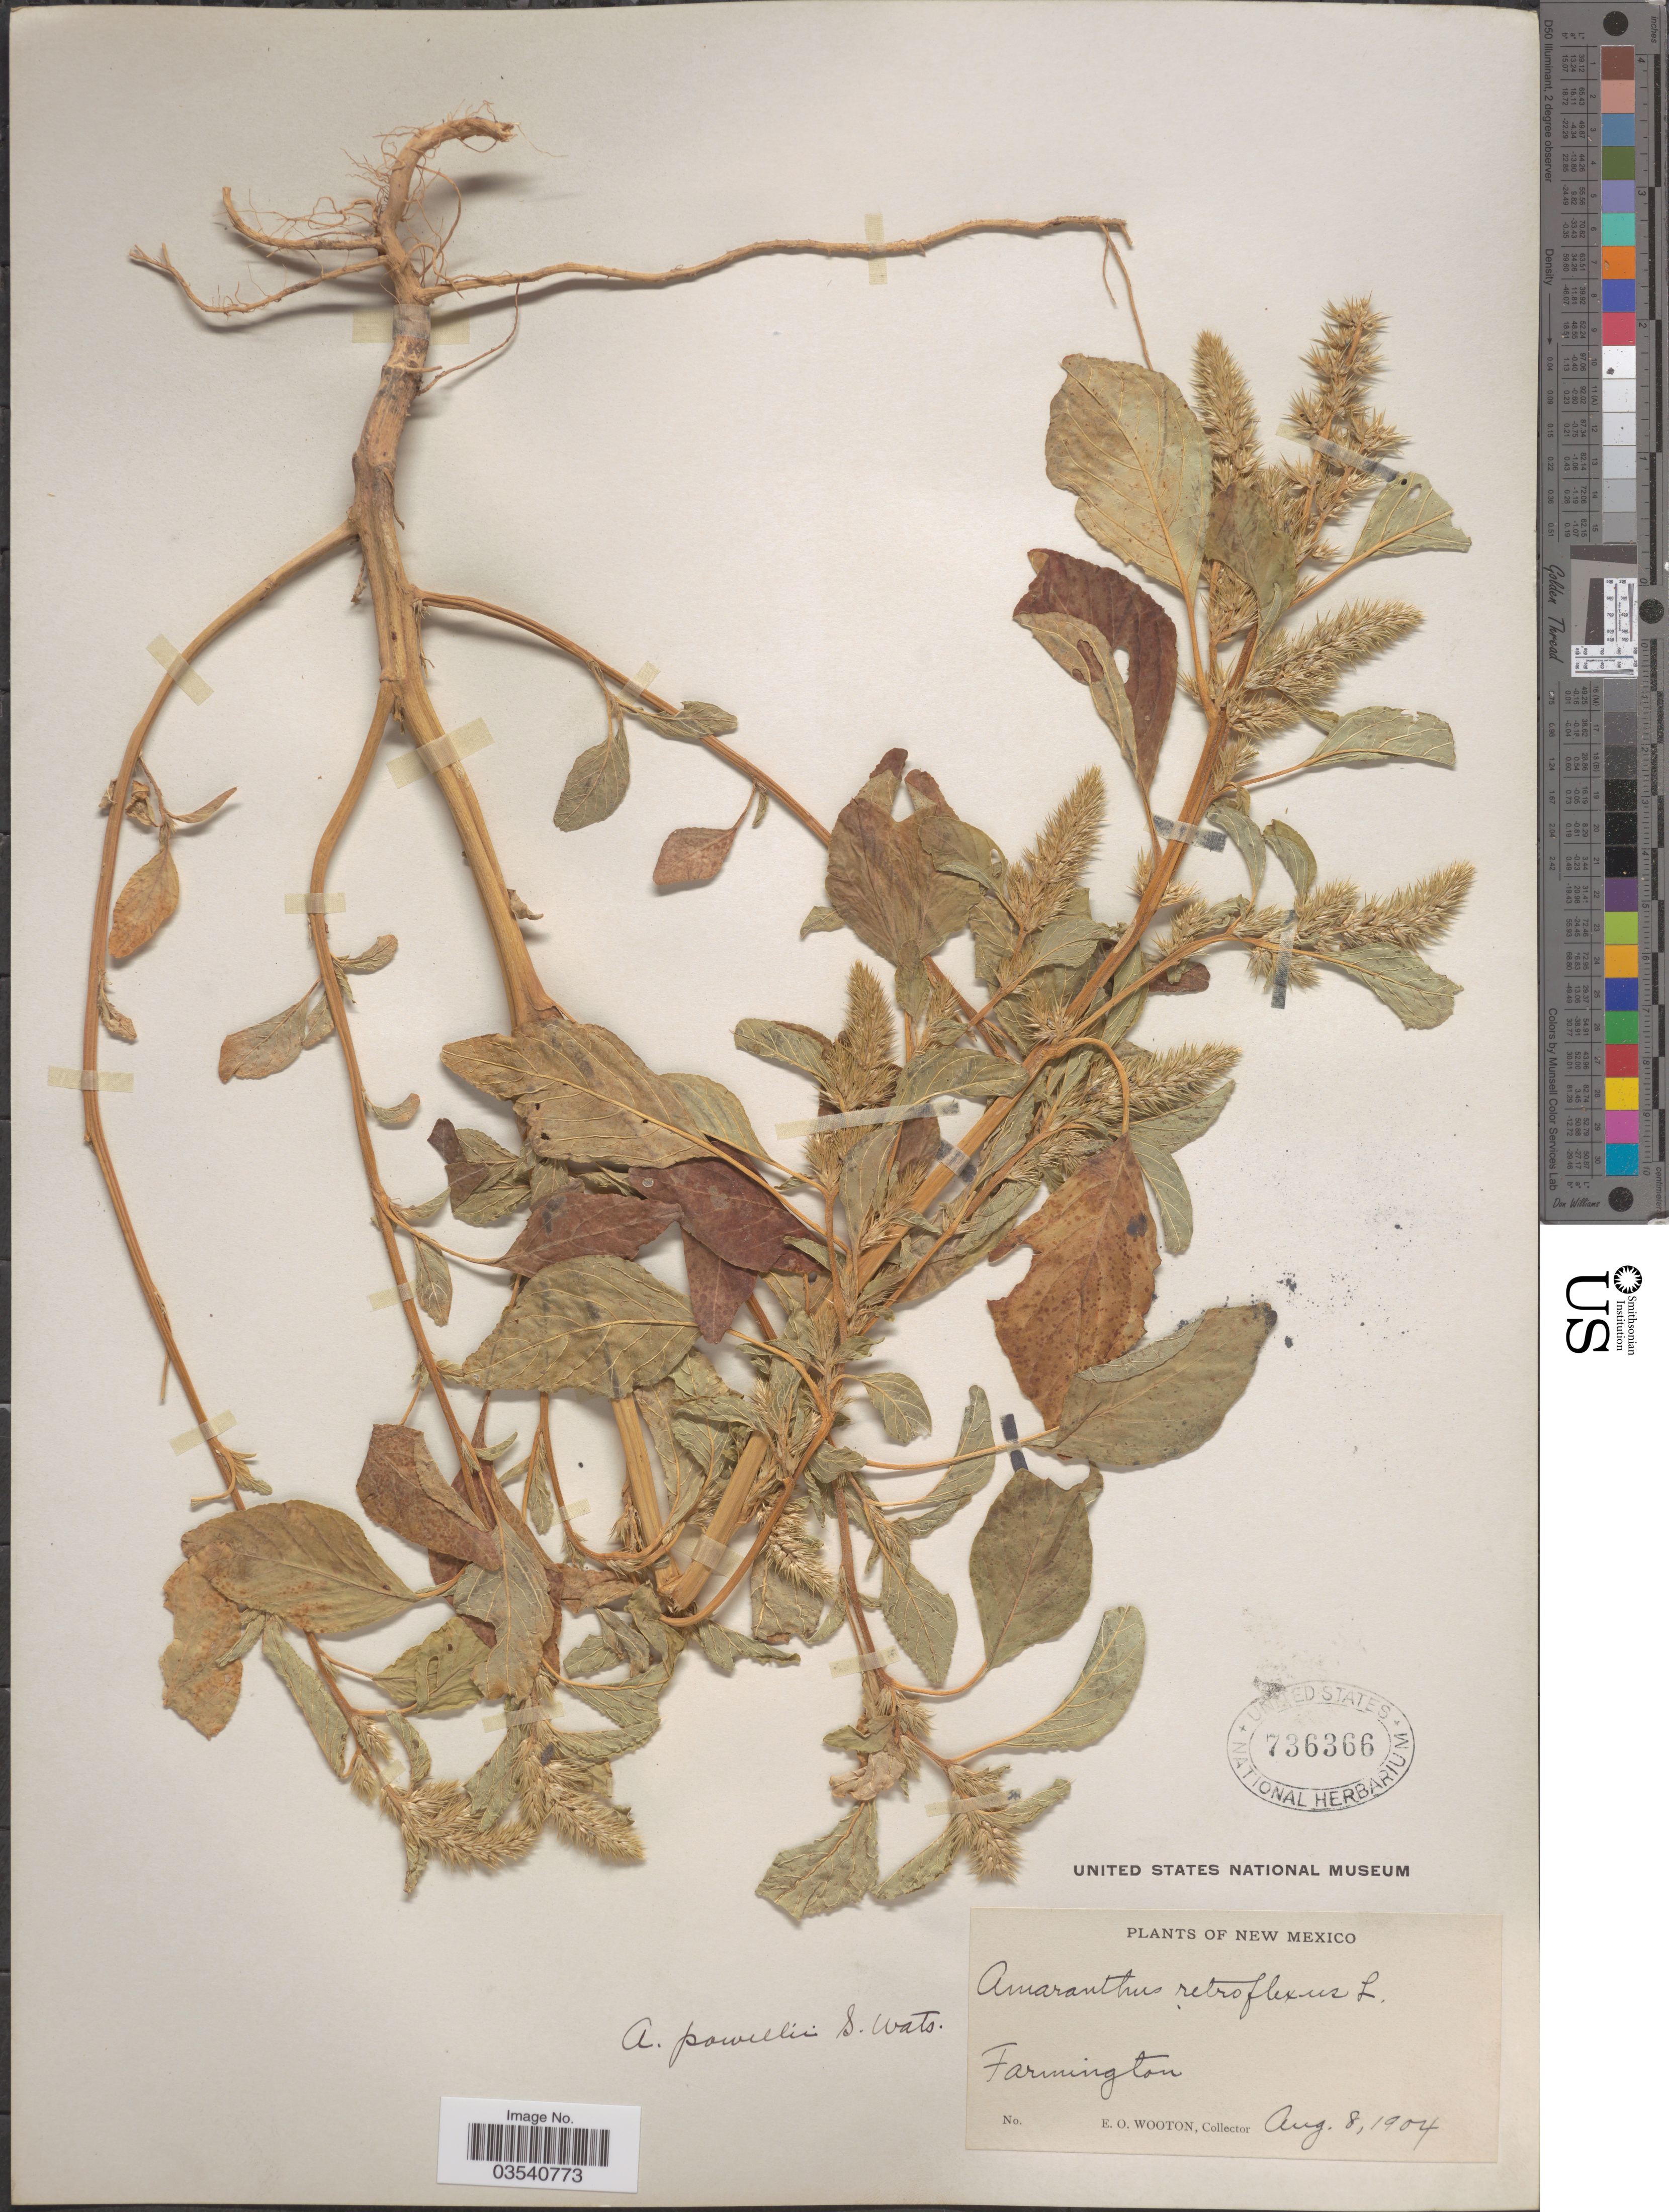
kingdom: Plantae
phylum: Tracheophyta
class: Magnoliopsida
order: Caryophyllales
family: Amaranthaceae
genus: Amaranthus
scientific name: Amaranthus powellii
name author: S. Watson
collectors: E. O. Wooton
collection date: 1904-08-08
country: United States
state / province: New Mexico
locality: Farmington.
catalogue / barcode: US 736366